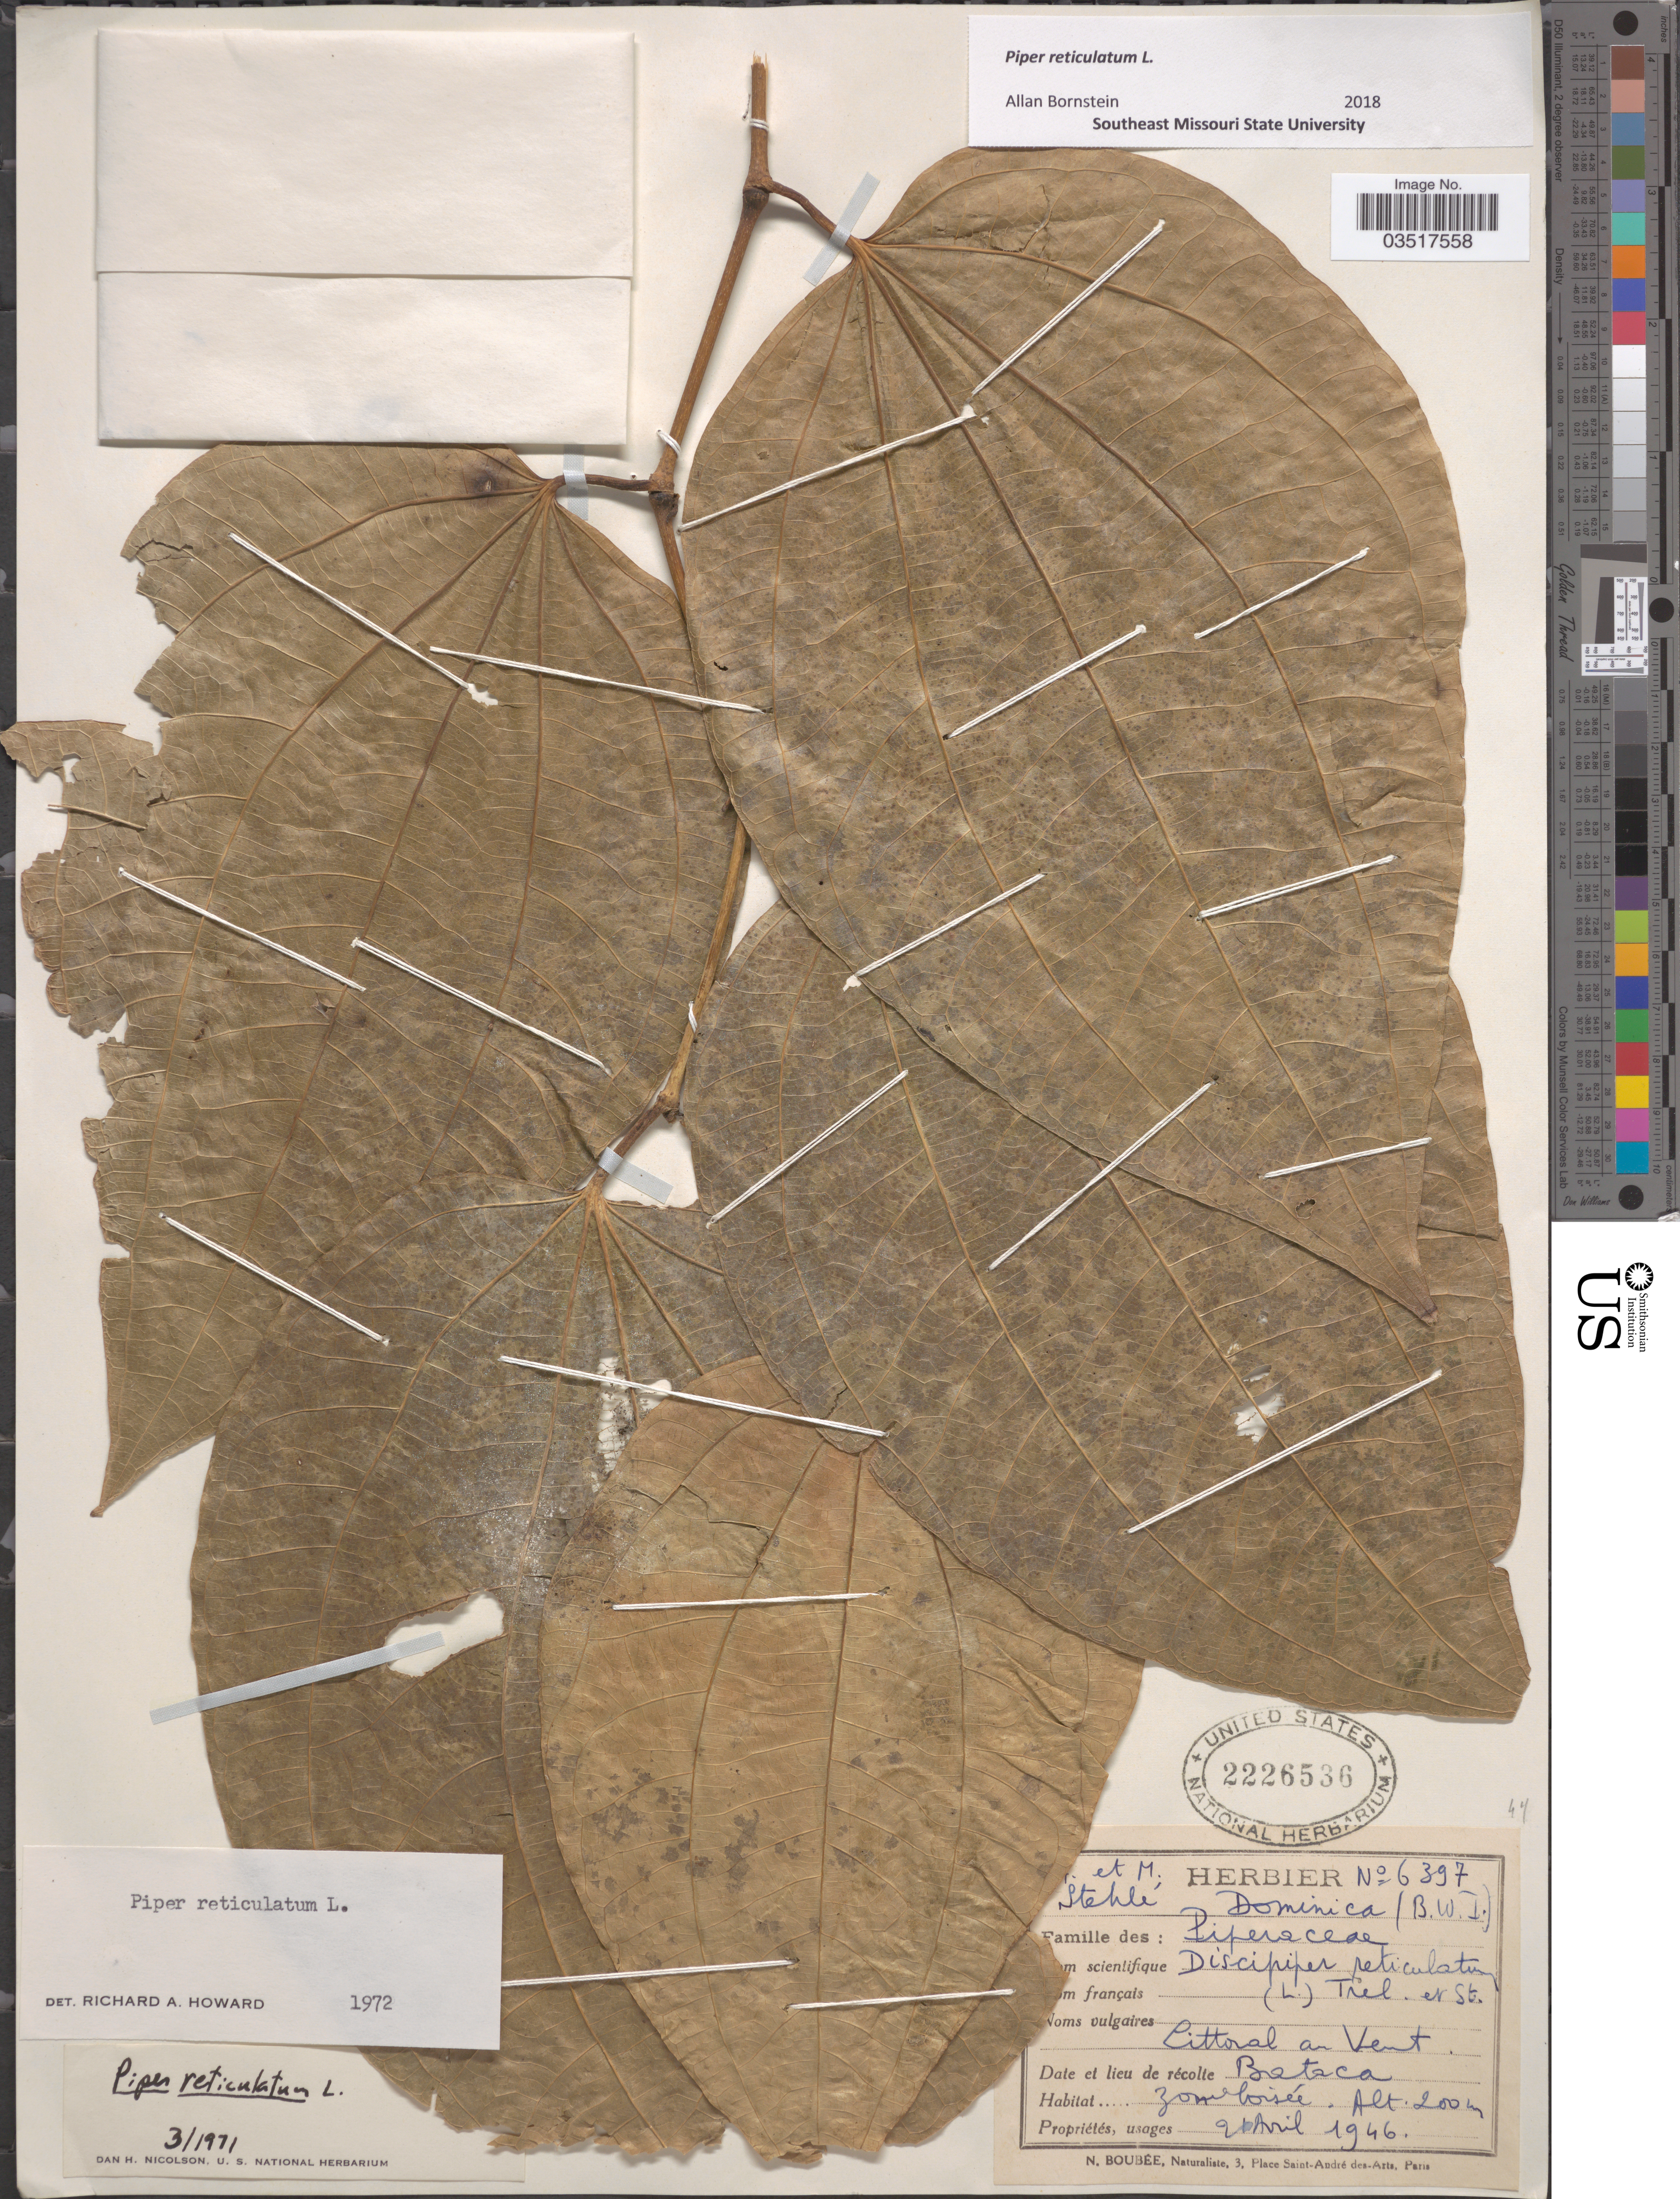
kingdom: Plantae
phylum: Tracheophyta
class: Magnoliopsida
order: Piperales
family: Piperaceae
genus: Piper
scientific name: Piper reticulatum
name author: L.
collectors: H. Stehlé & M. Stehlé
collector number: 6397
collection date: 1946-04-21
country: Dominica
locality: B. W. I. Littoral au Vent. Bataca.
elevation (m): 200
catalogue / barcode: US 2226536